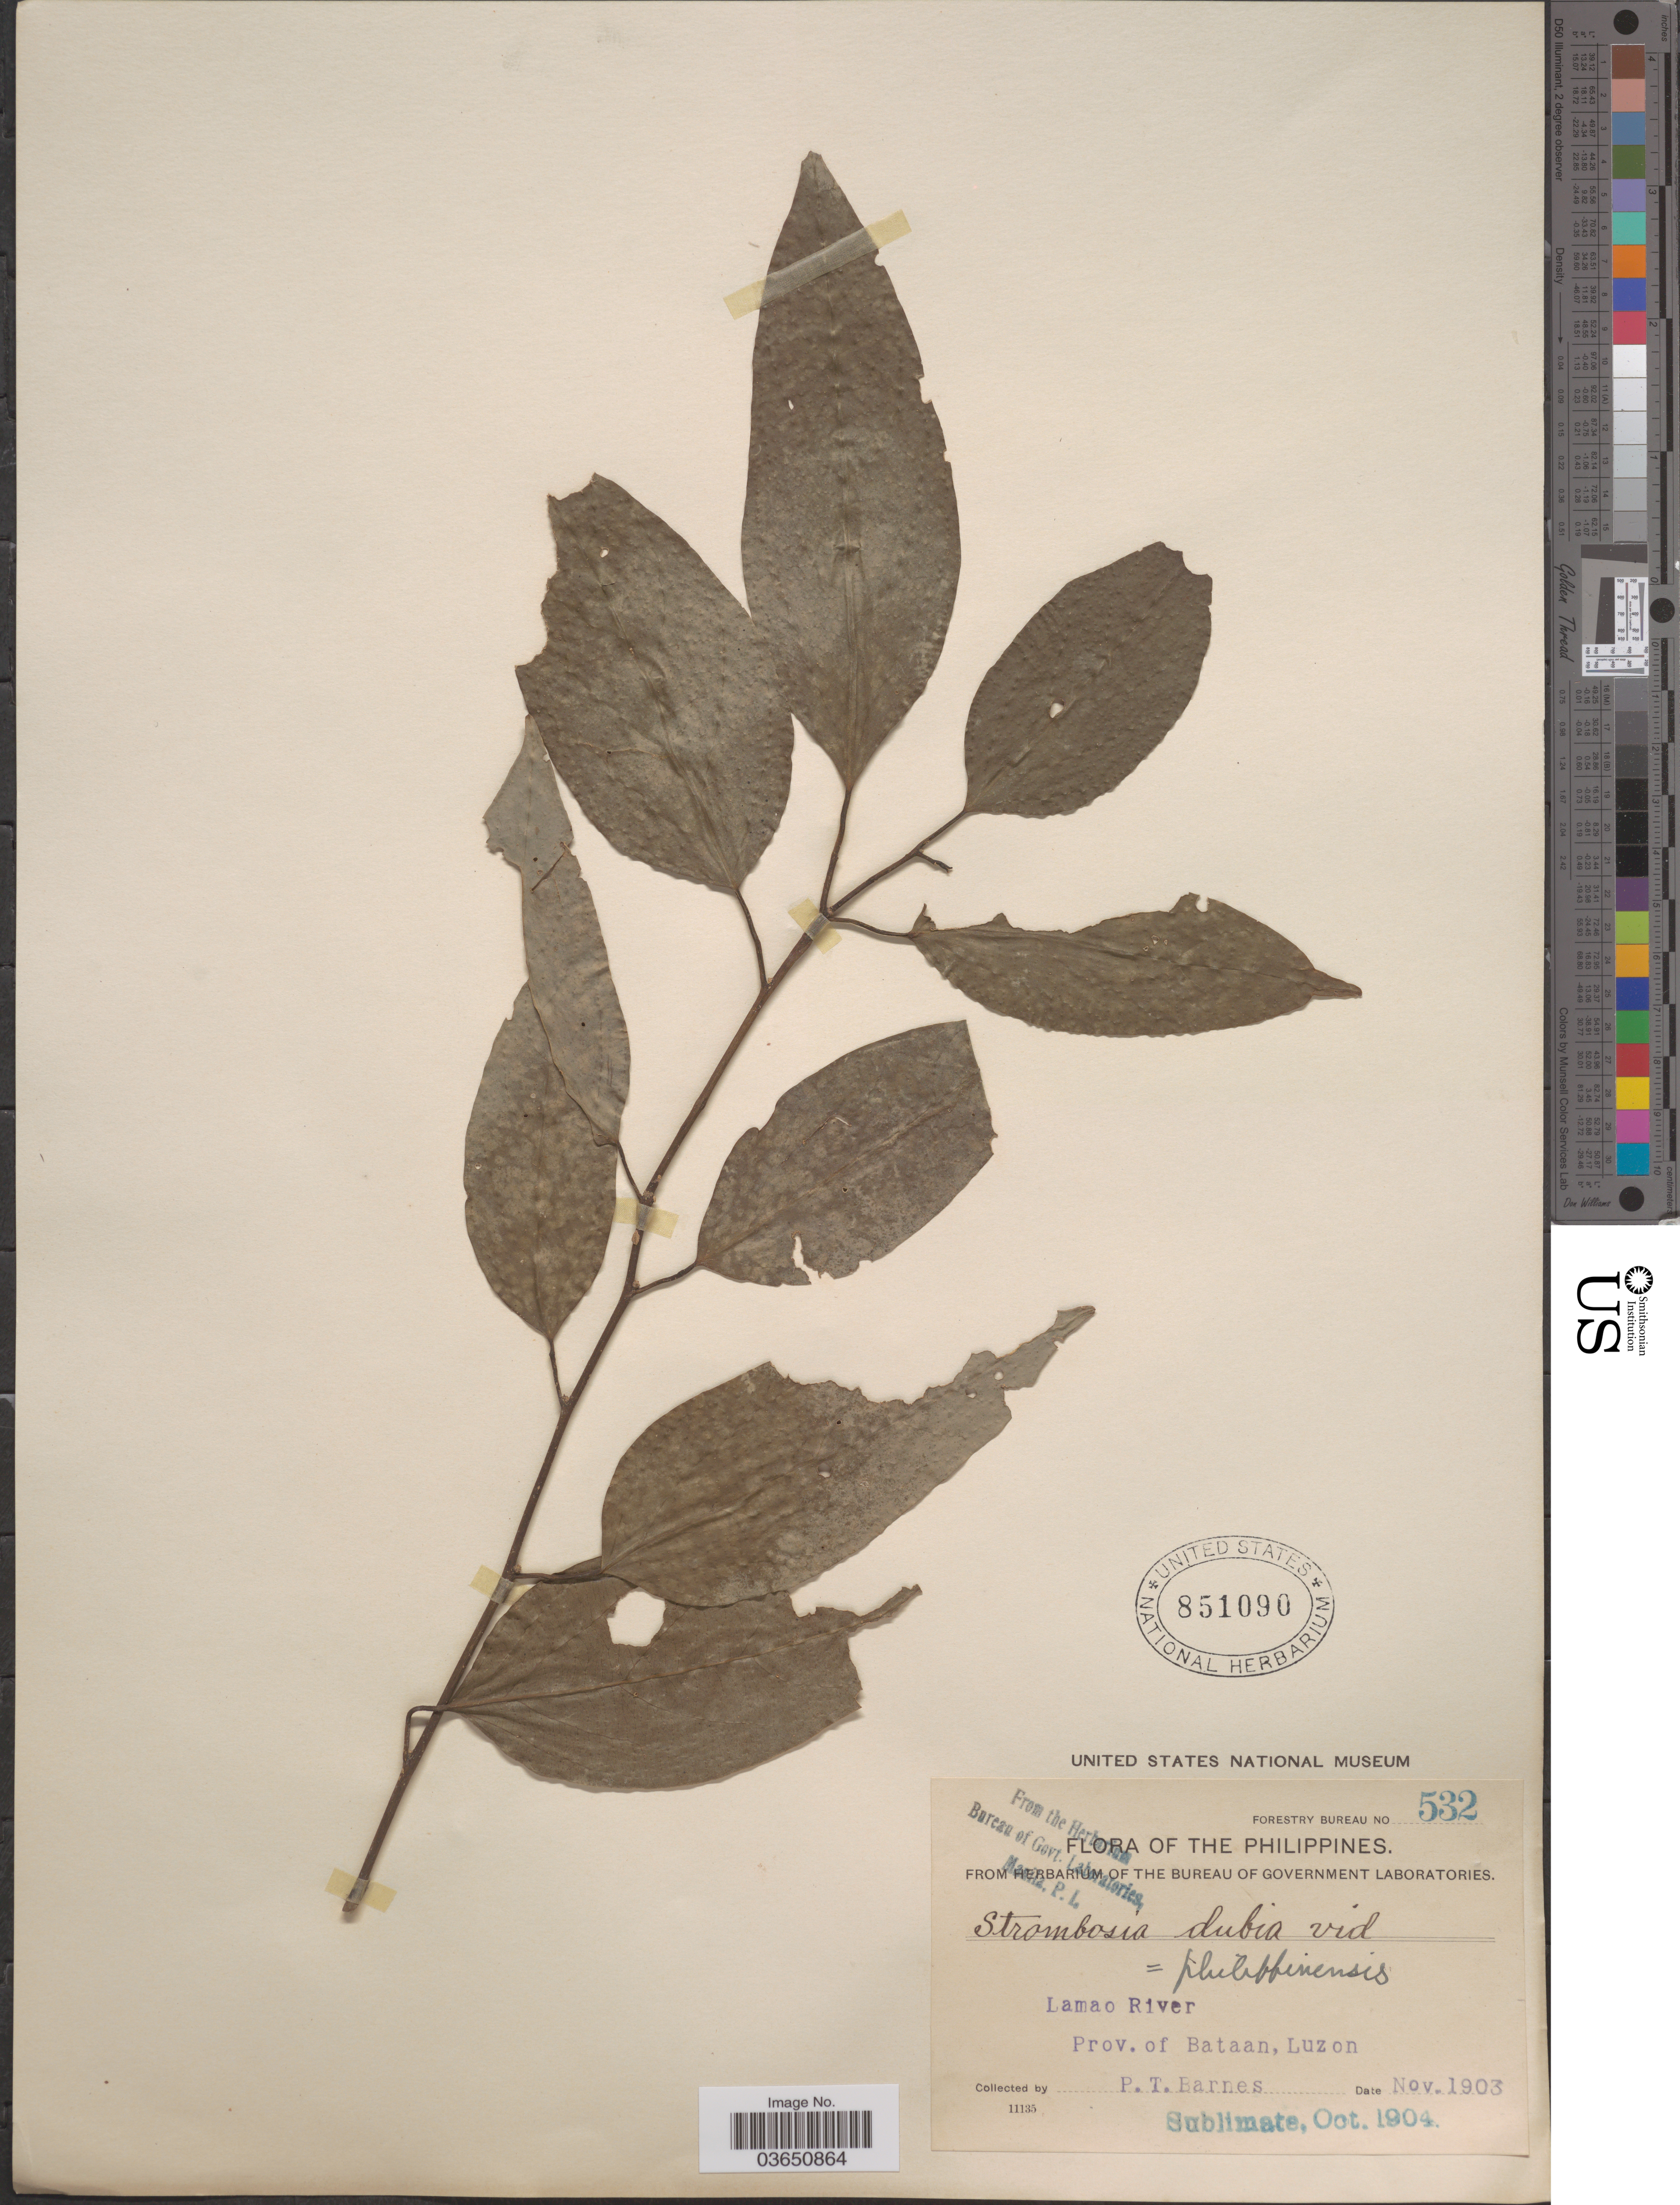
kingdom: Plantae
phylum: Tracheophyta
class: Magnoliopsida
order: Santalales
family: Strombosiaceae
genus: Strombosia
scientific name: Strombosia philippinensis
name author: (Baill.) Rolfe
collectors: P. Barnes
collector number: Forestry Bureau 532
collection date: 1903-11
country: Philippines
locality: Lamao River. Prov. of Bataan, Luzon.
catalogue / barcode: US 851090